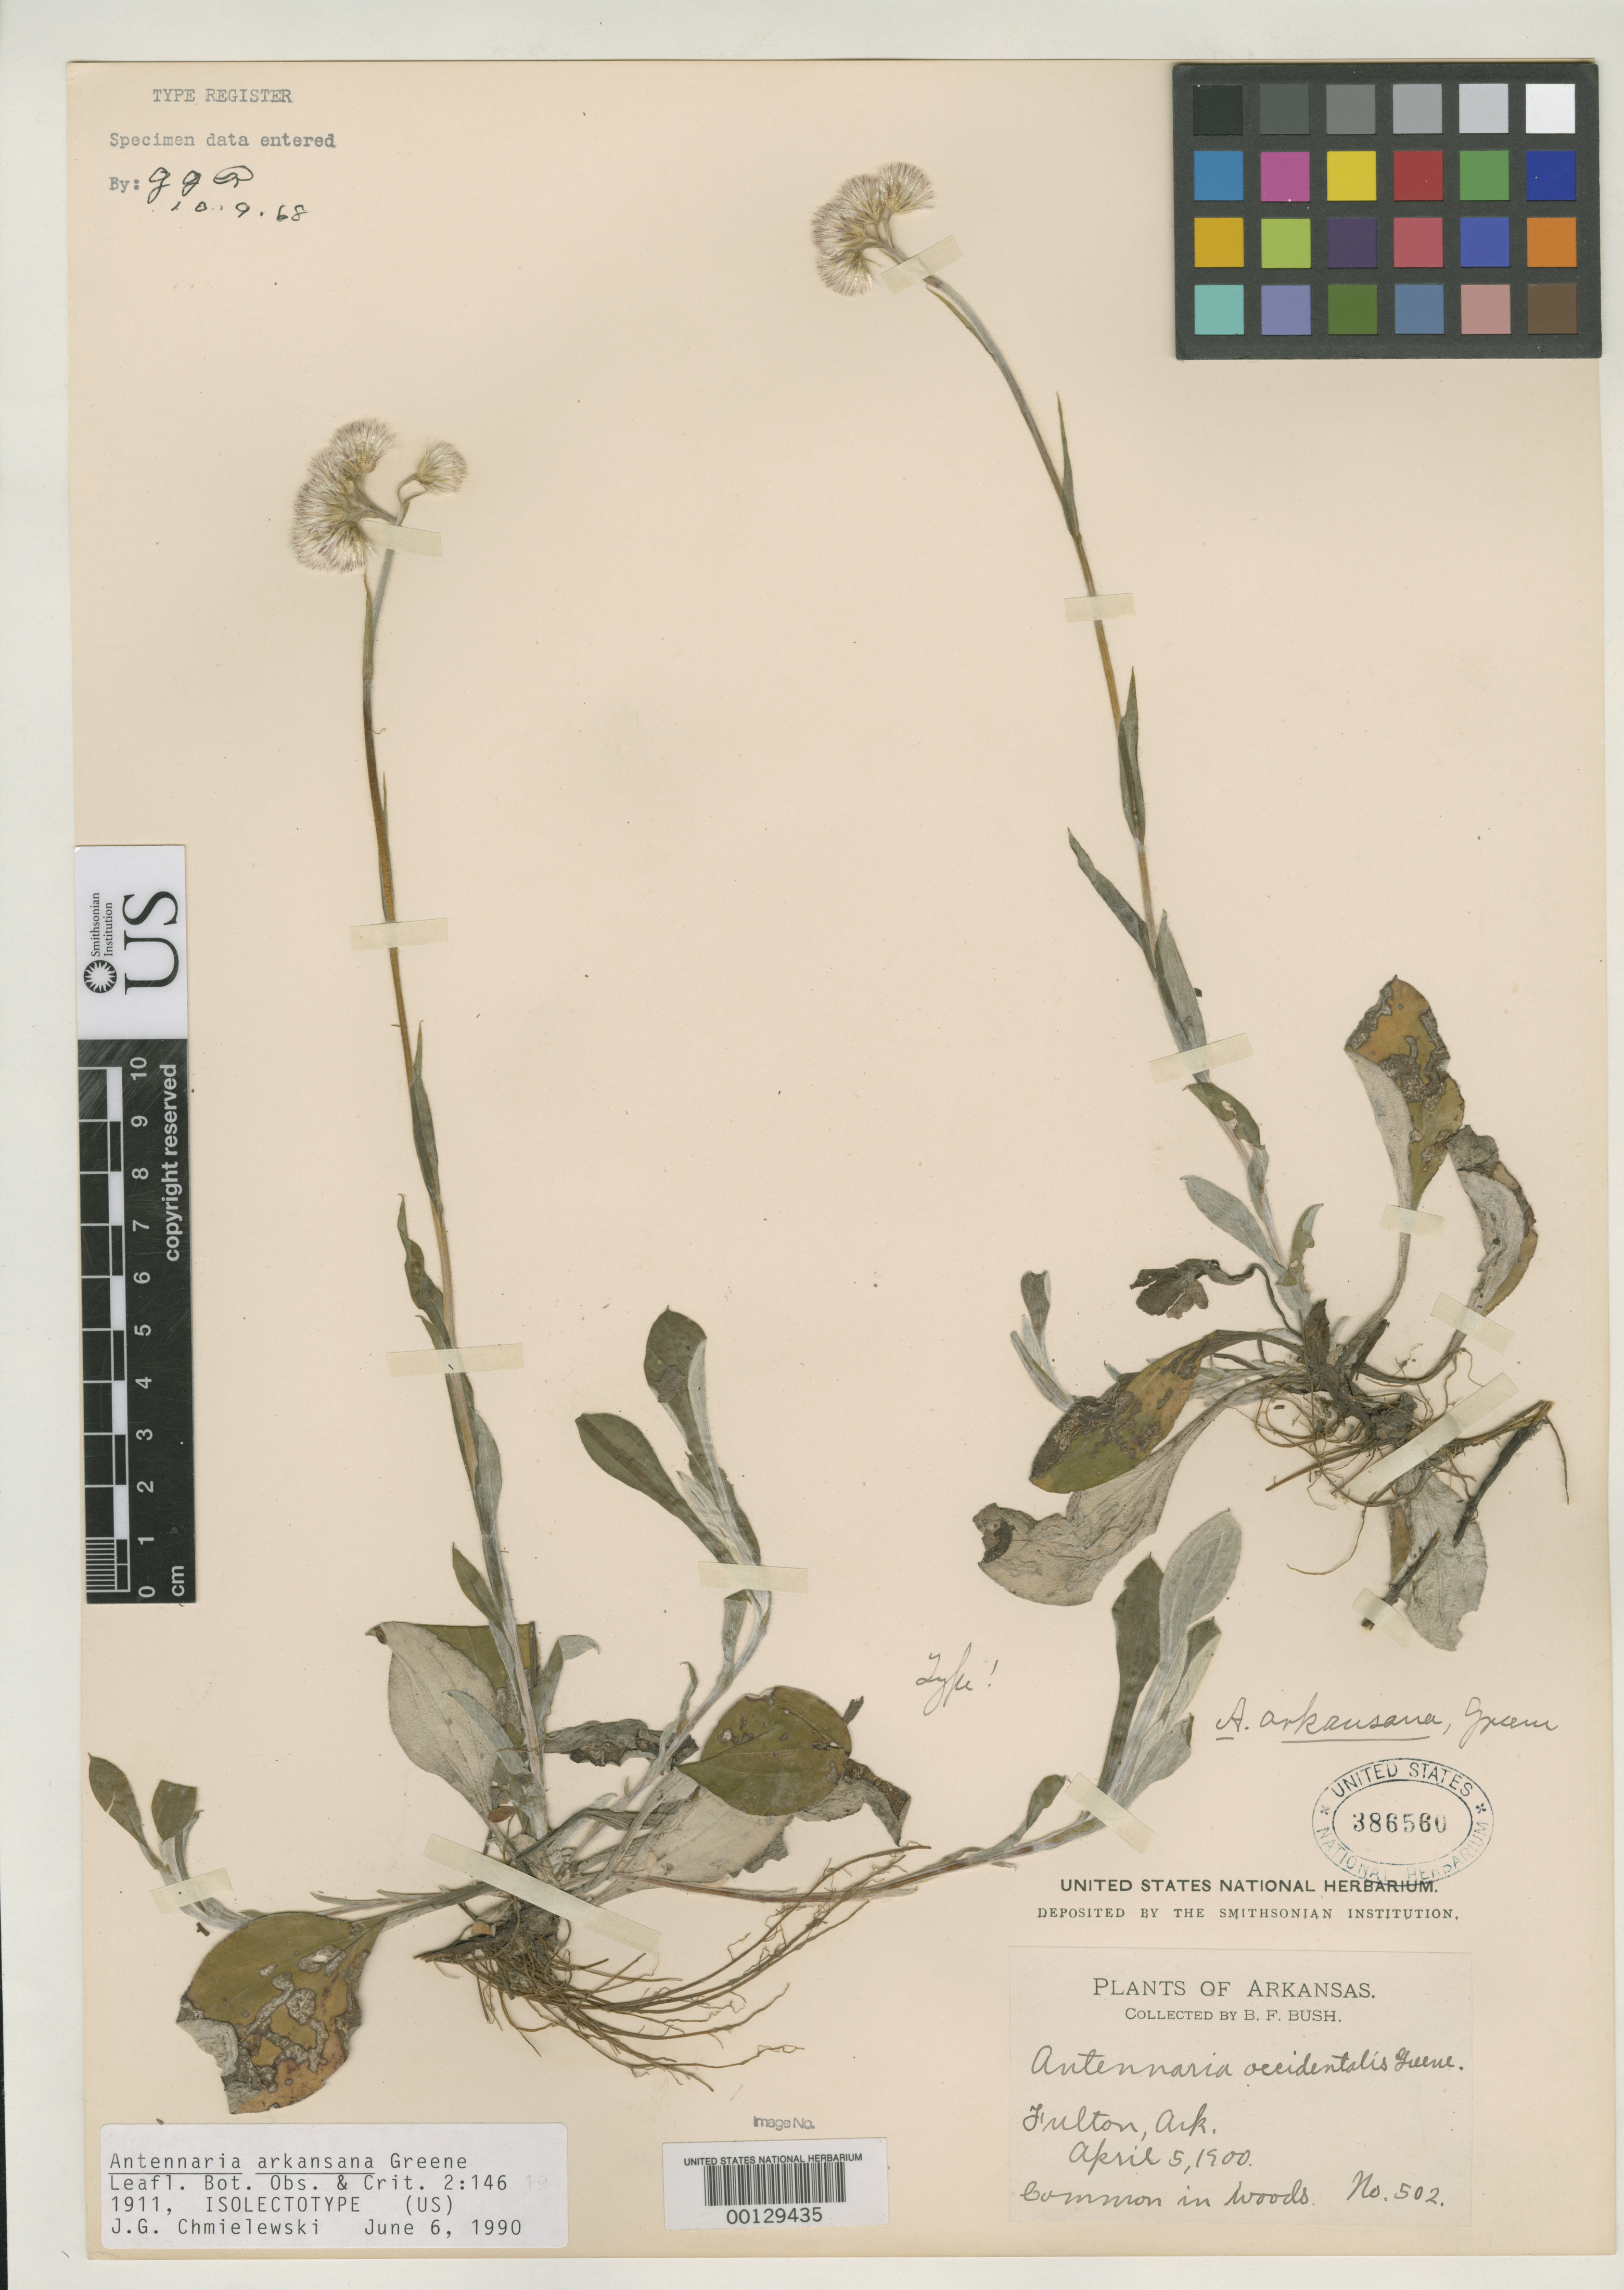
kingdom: Plantae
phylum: Tracheophyta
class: Magnoliopsida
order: Asterales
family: Asteraceae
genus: Antennaria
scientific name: Antennaria arkansana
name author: Greene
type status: Syntype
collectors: B. F. Bush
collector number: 502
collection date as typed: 05 Apr 1900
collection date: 1900-04-05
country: United States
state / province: Arkansas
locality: Fulton.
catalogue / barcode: US 386560